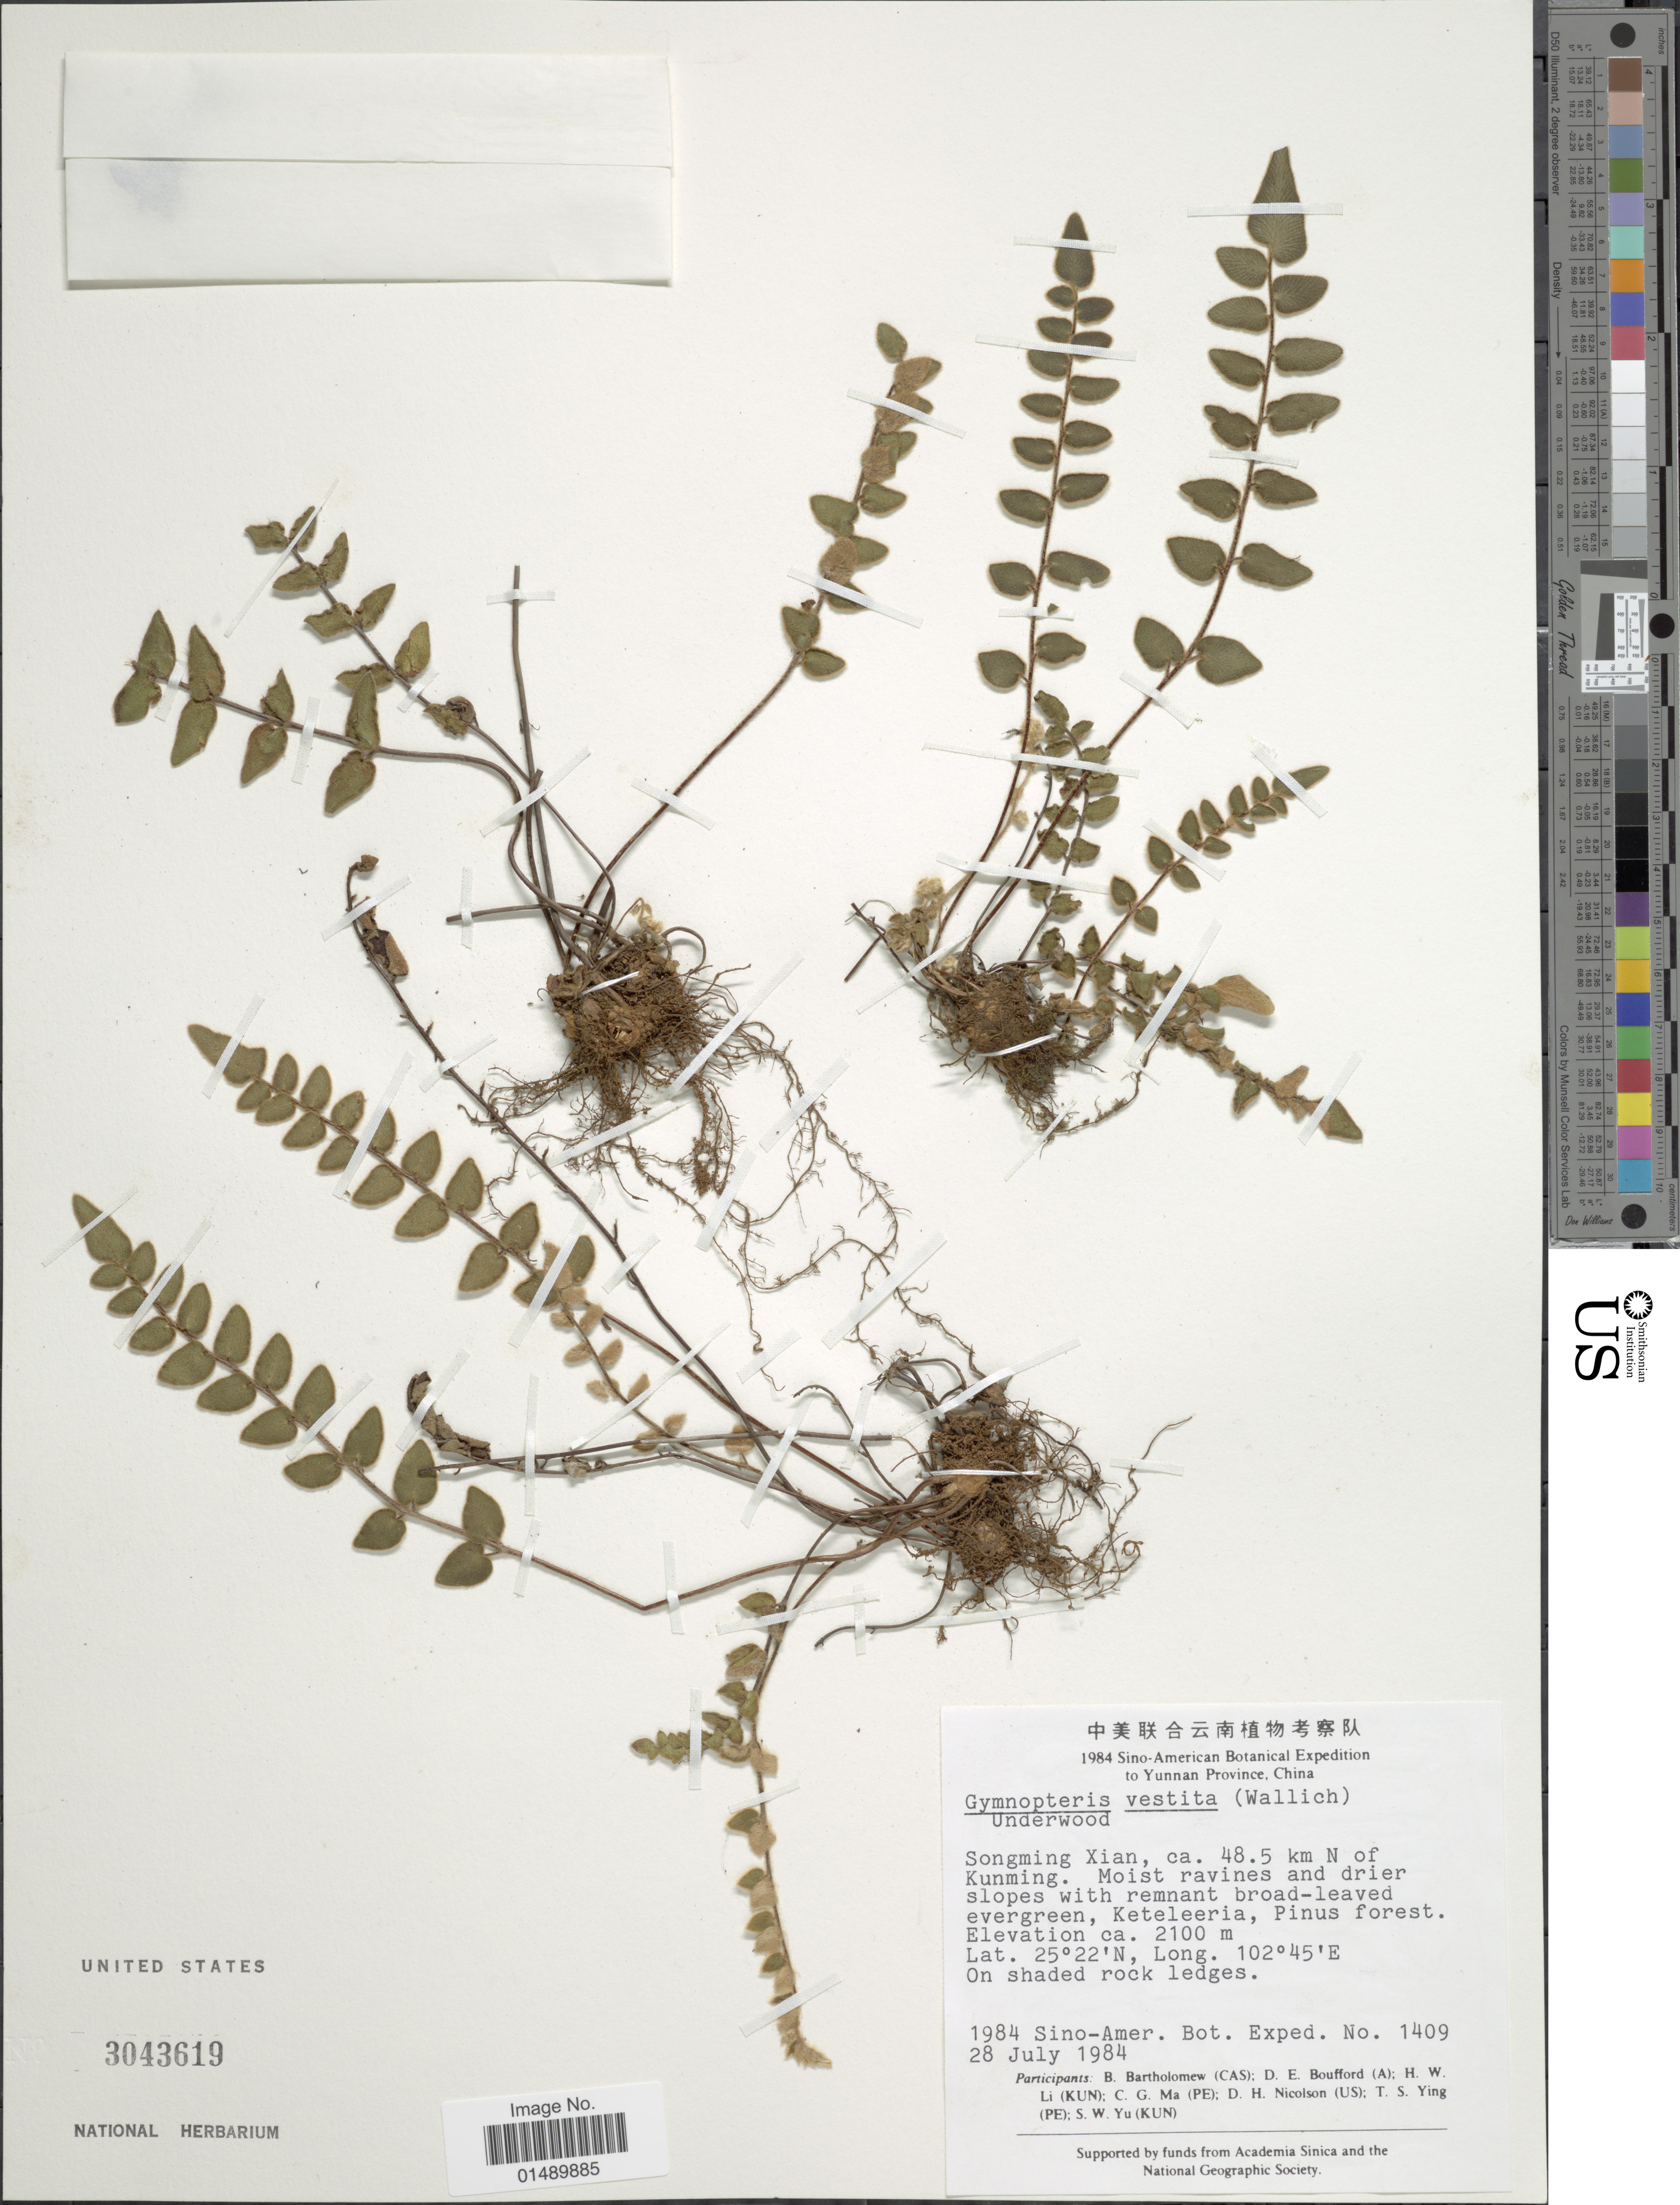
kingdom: Plantae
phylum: Tracheophyta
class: Polypodiopsida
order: Polypodiales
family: Pteridaceae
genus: Paragymnopteris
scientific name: Paragymnopteris vestita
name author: (Wall. ex C. Presl) K.H. Shing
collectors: Sino-Amer. Bot. Exped. 1984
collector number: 1409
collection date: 1984-07-28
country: China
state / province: Yunnan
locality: China, Songmin Xian, ca. 48.5 km N of Kumming.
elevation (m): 2100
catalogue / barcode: US 3043619